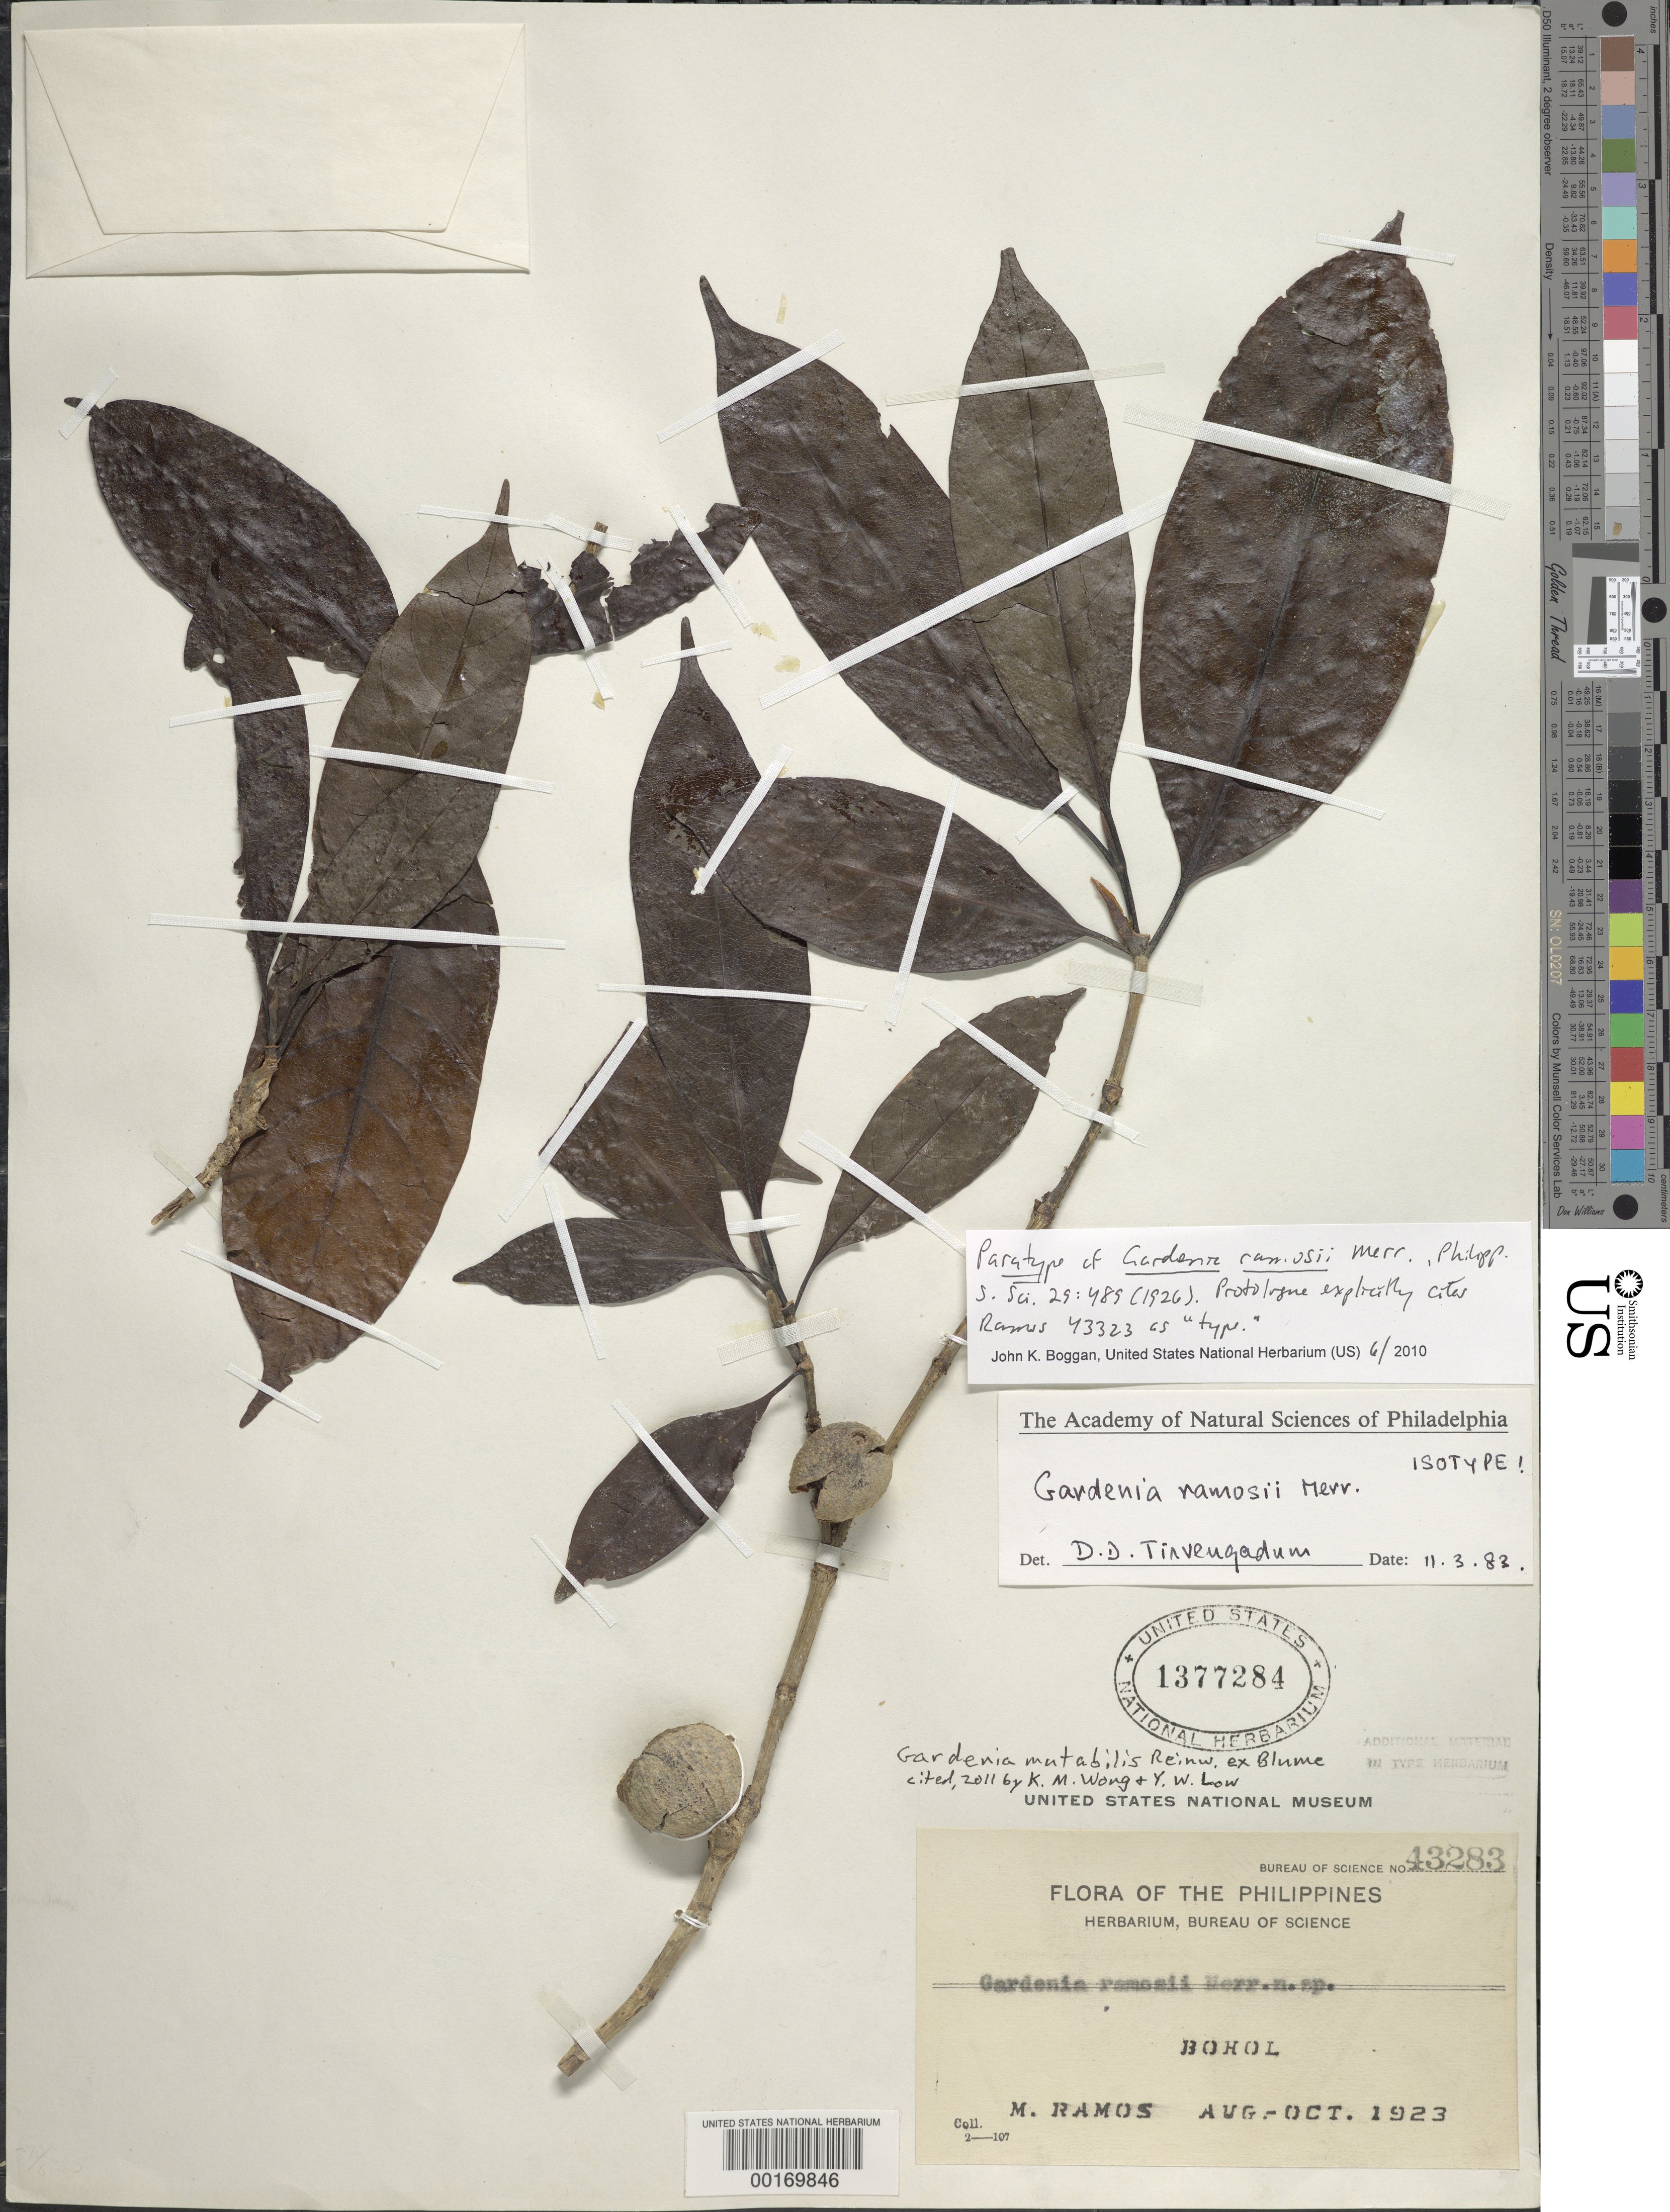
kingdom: Plantae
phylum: Tracheophyta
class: Magnoliopsida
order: Gentianales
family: Rubiaceae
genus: Gardenia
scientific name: Gardenia ramosii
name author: Merr.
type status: Paratype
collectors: M. Ramos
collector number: Bur. Sci. 43283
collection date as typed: Aug 1923 to -- Oct 1923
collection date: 1923-08/1923-10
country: Philippines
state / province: Central Visayas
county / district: Bohol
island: Bohol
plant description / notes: Erroneously annotated as "isotype" by D.D. Tirvengadum (1988). Protologue explicitly cites Ramos [Bur. Sci.] 43323 as "type".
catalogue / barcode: US 1377284